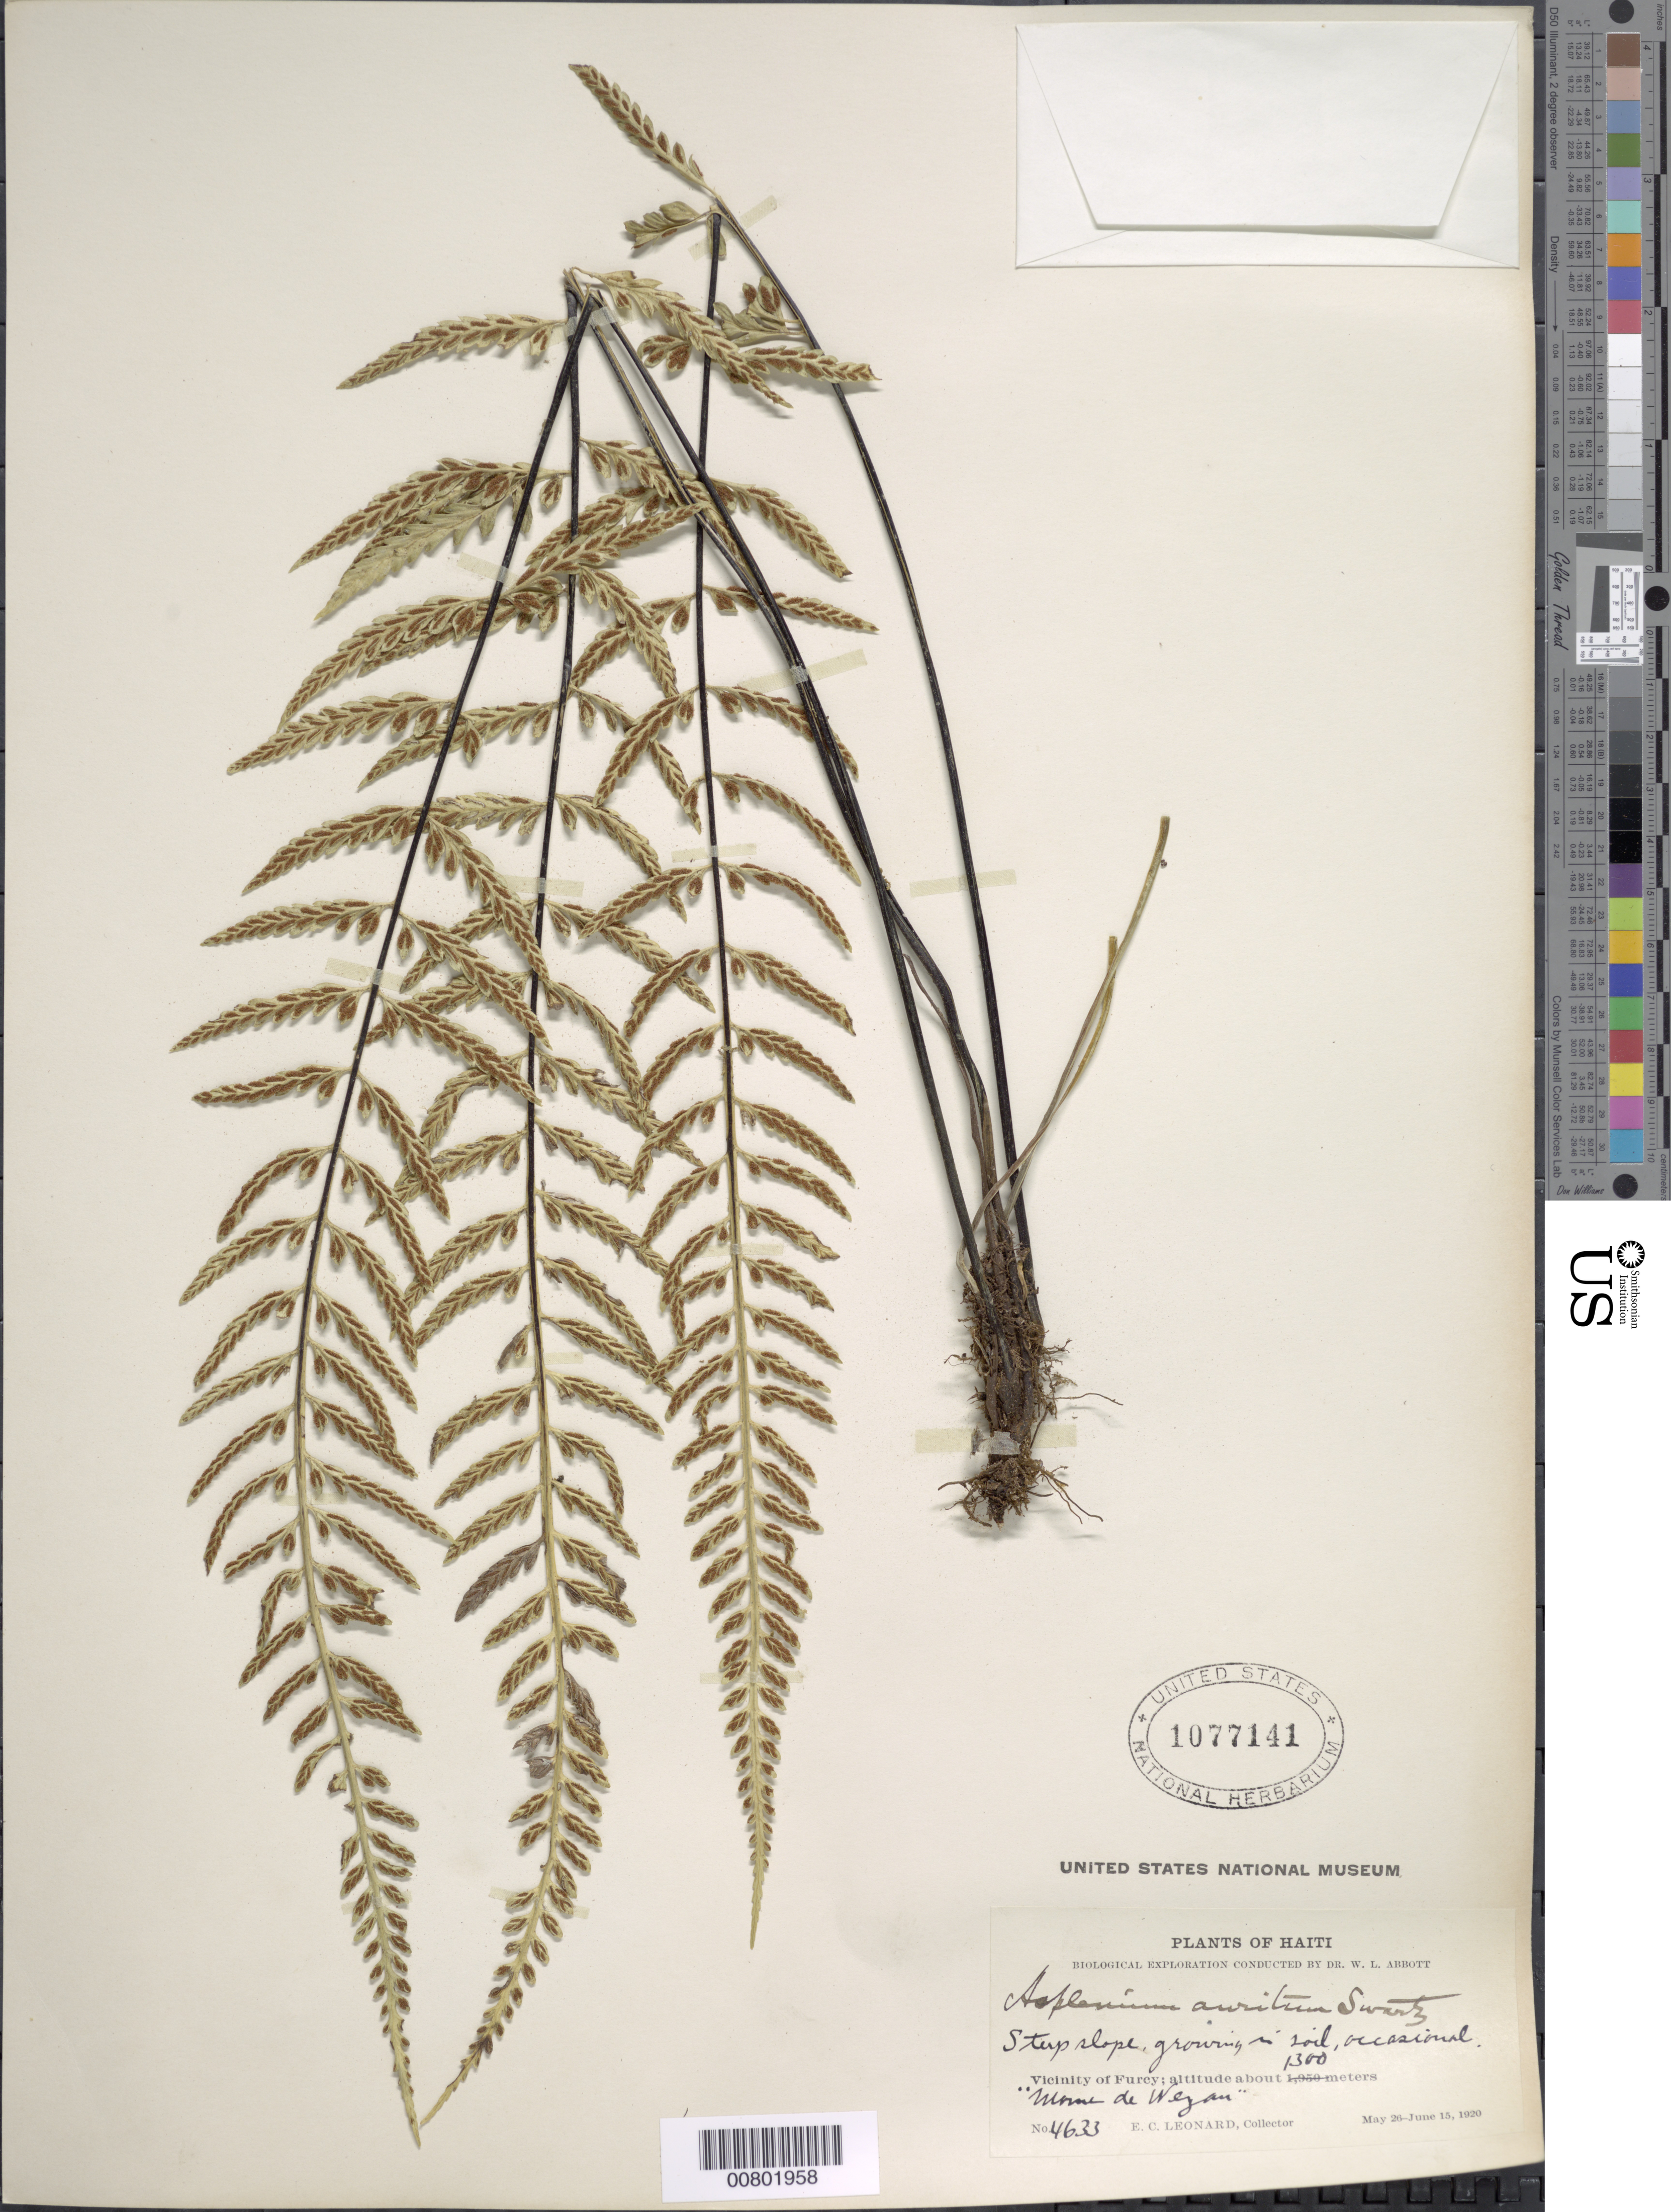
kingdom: Plantae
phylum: Tracheophyta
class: Polypodiopsida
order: Polypodiales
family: Aspleniaceae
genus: Asplenium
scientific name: Asplenium auritum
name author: Sw.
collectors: E. C. Leonard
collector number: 4633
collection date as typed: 26 May 1920 to 15 Jun 1920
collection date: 1920-05-26/1920-06-15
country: Haiti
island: Hispaniola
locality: Furcy vicinity, Morne de Weyan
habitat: Steep slope, growing in soil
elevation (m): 1300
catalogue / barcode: US 1077141